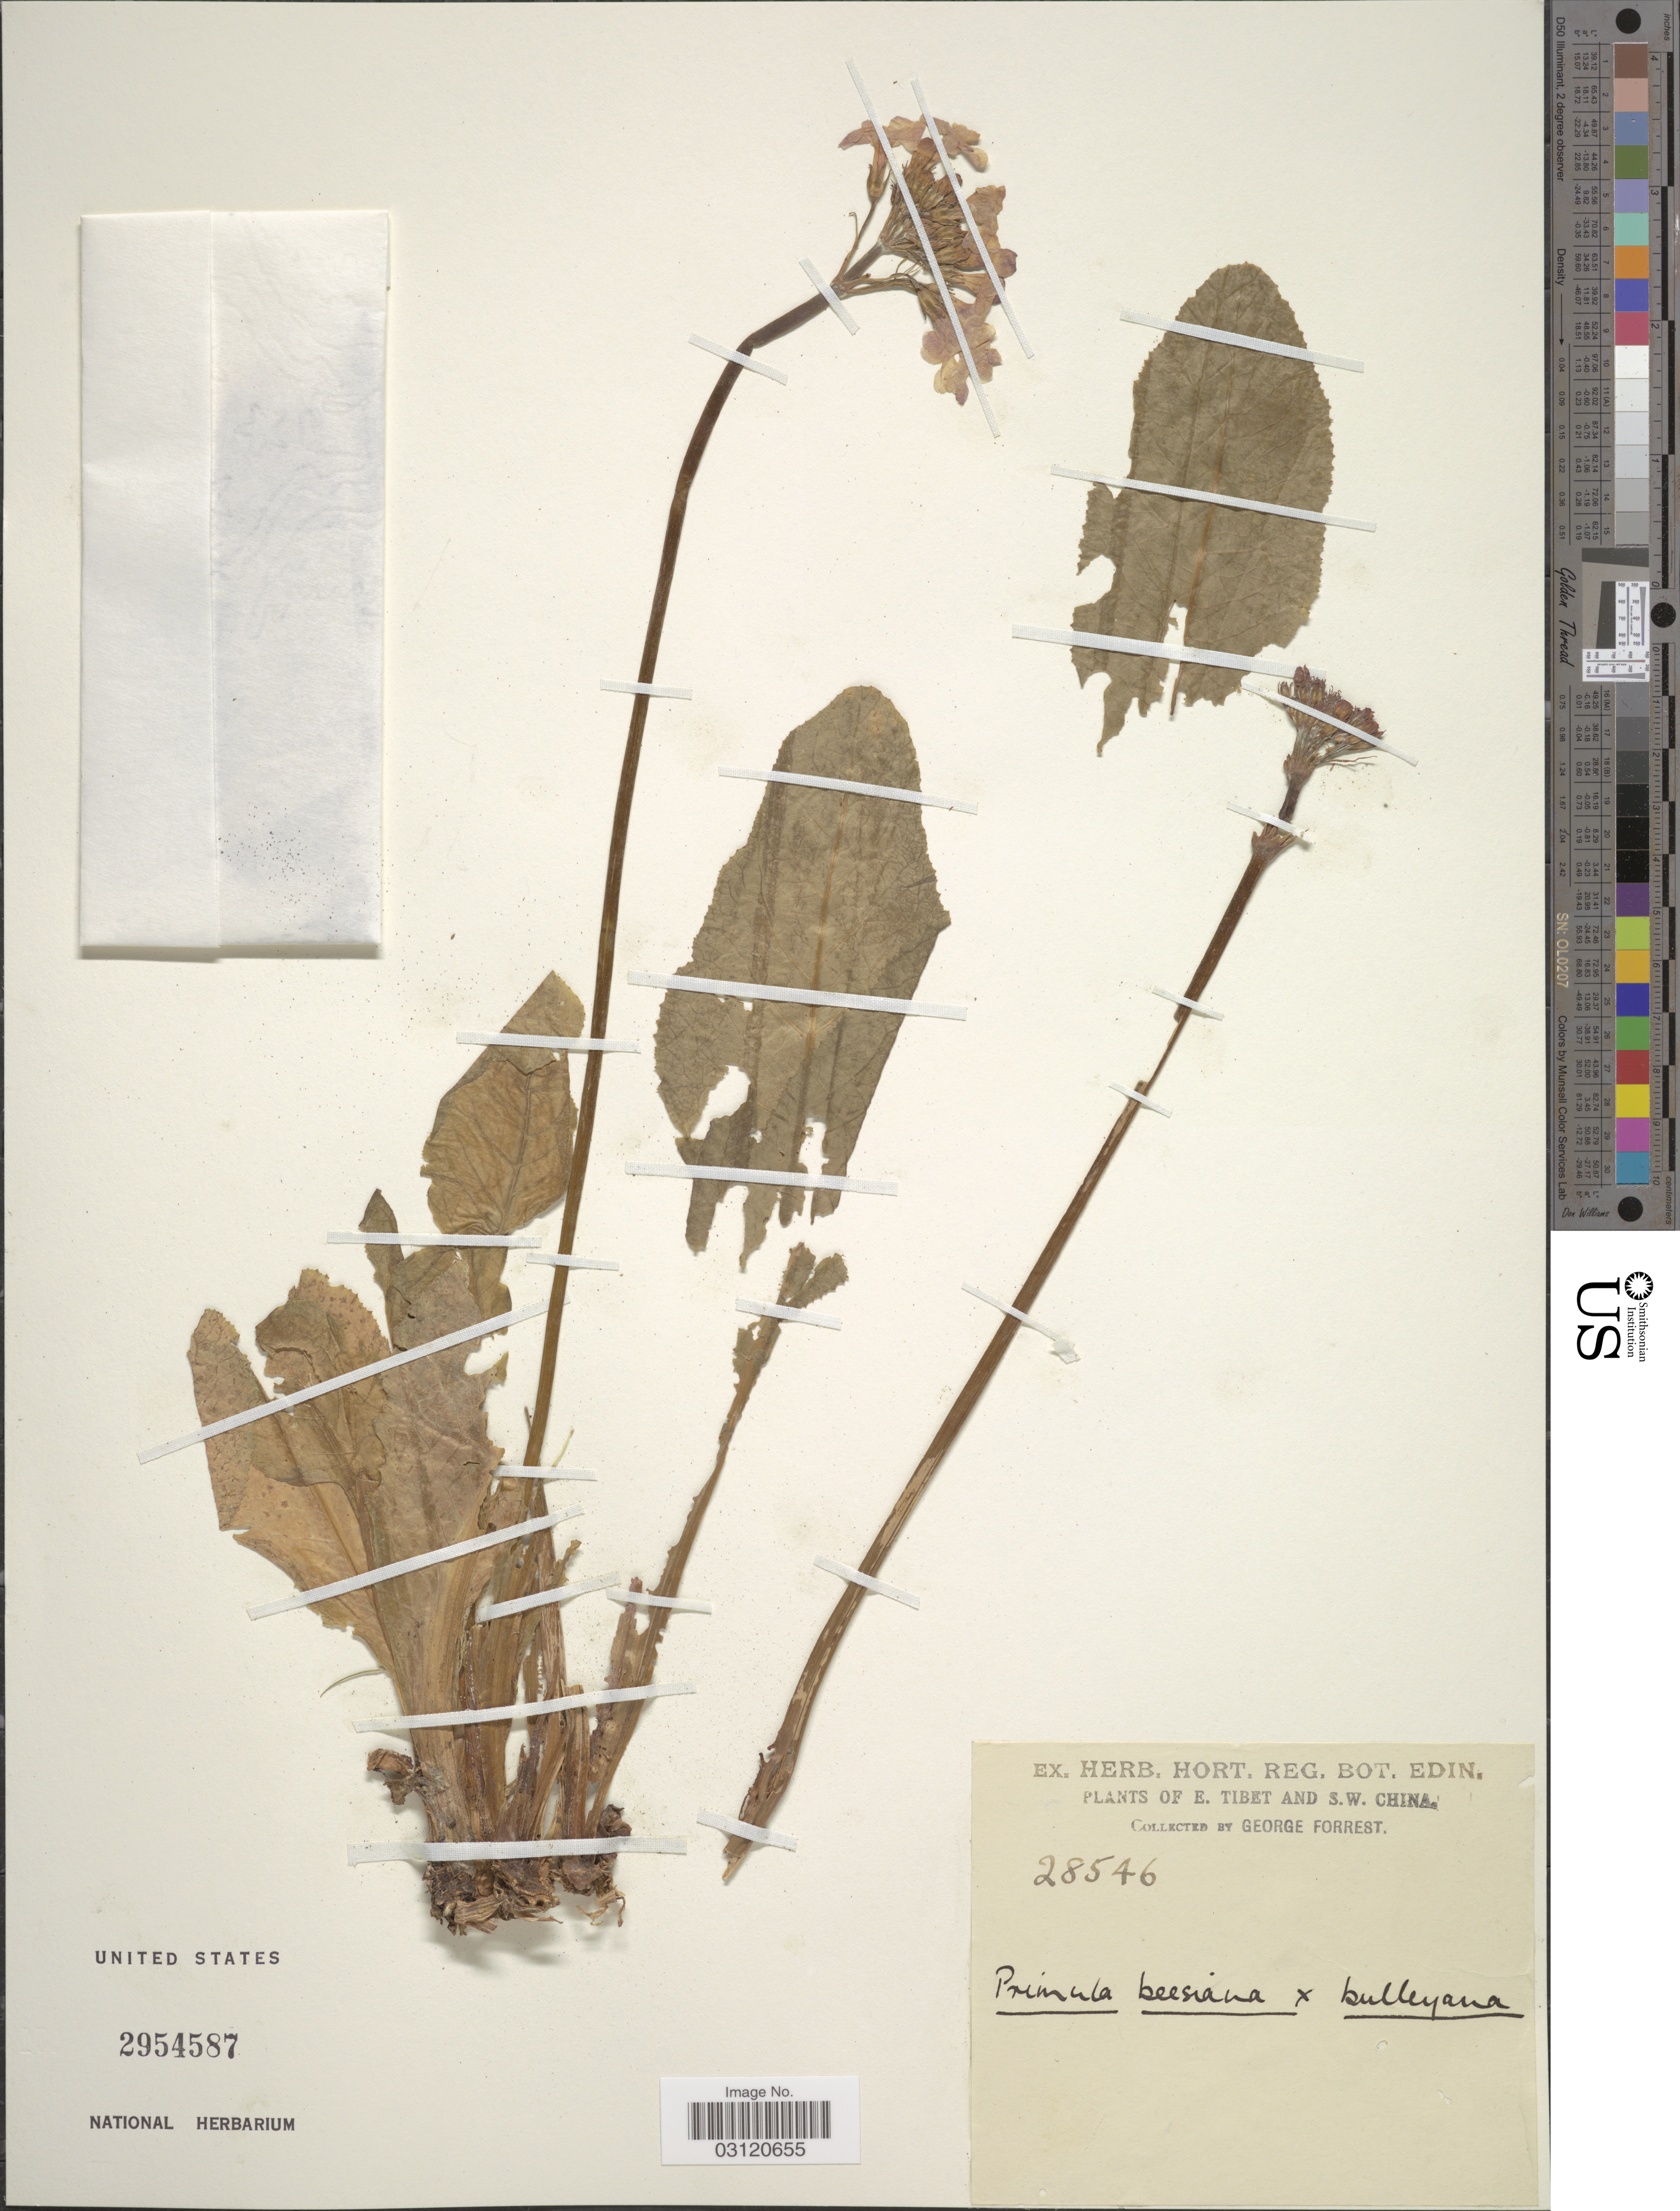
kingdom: Plantae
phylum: Tracheophyta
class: Magnoliopsida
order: Ericales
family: Primulaceae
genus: Primula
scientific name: Primula beesiana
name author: Forrest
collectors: G. Forrest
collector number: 28546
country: China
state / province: Xizang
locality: E. Tibet and S.W. China.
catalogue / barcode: US 2954587